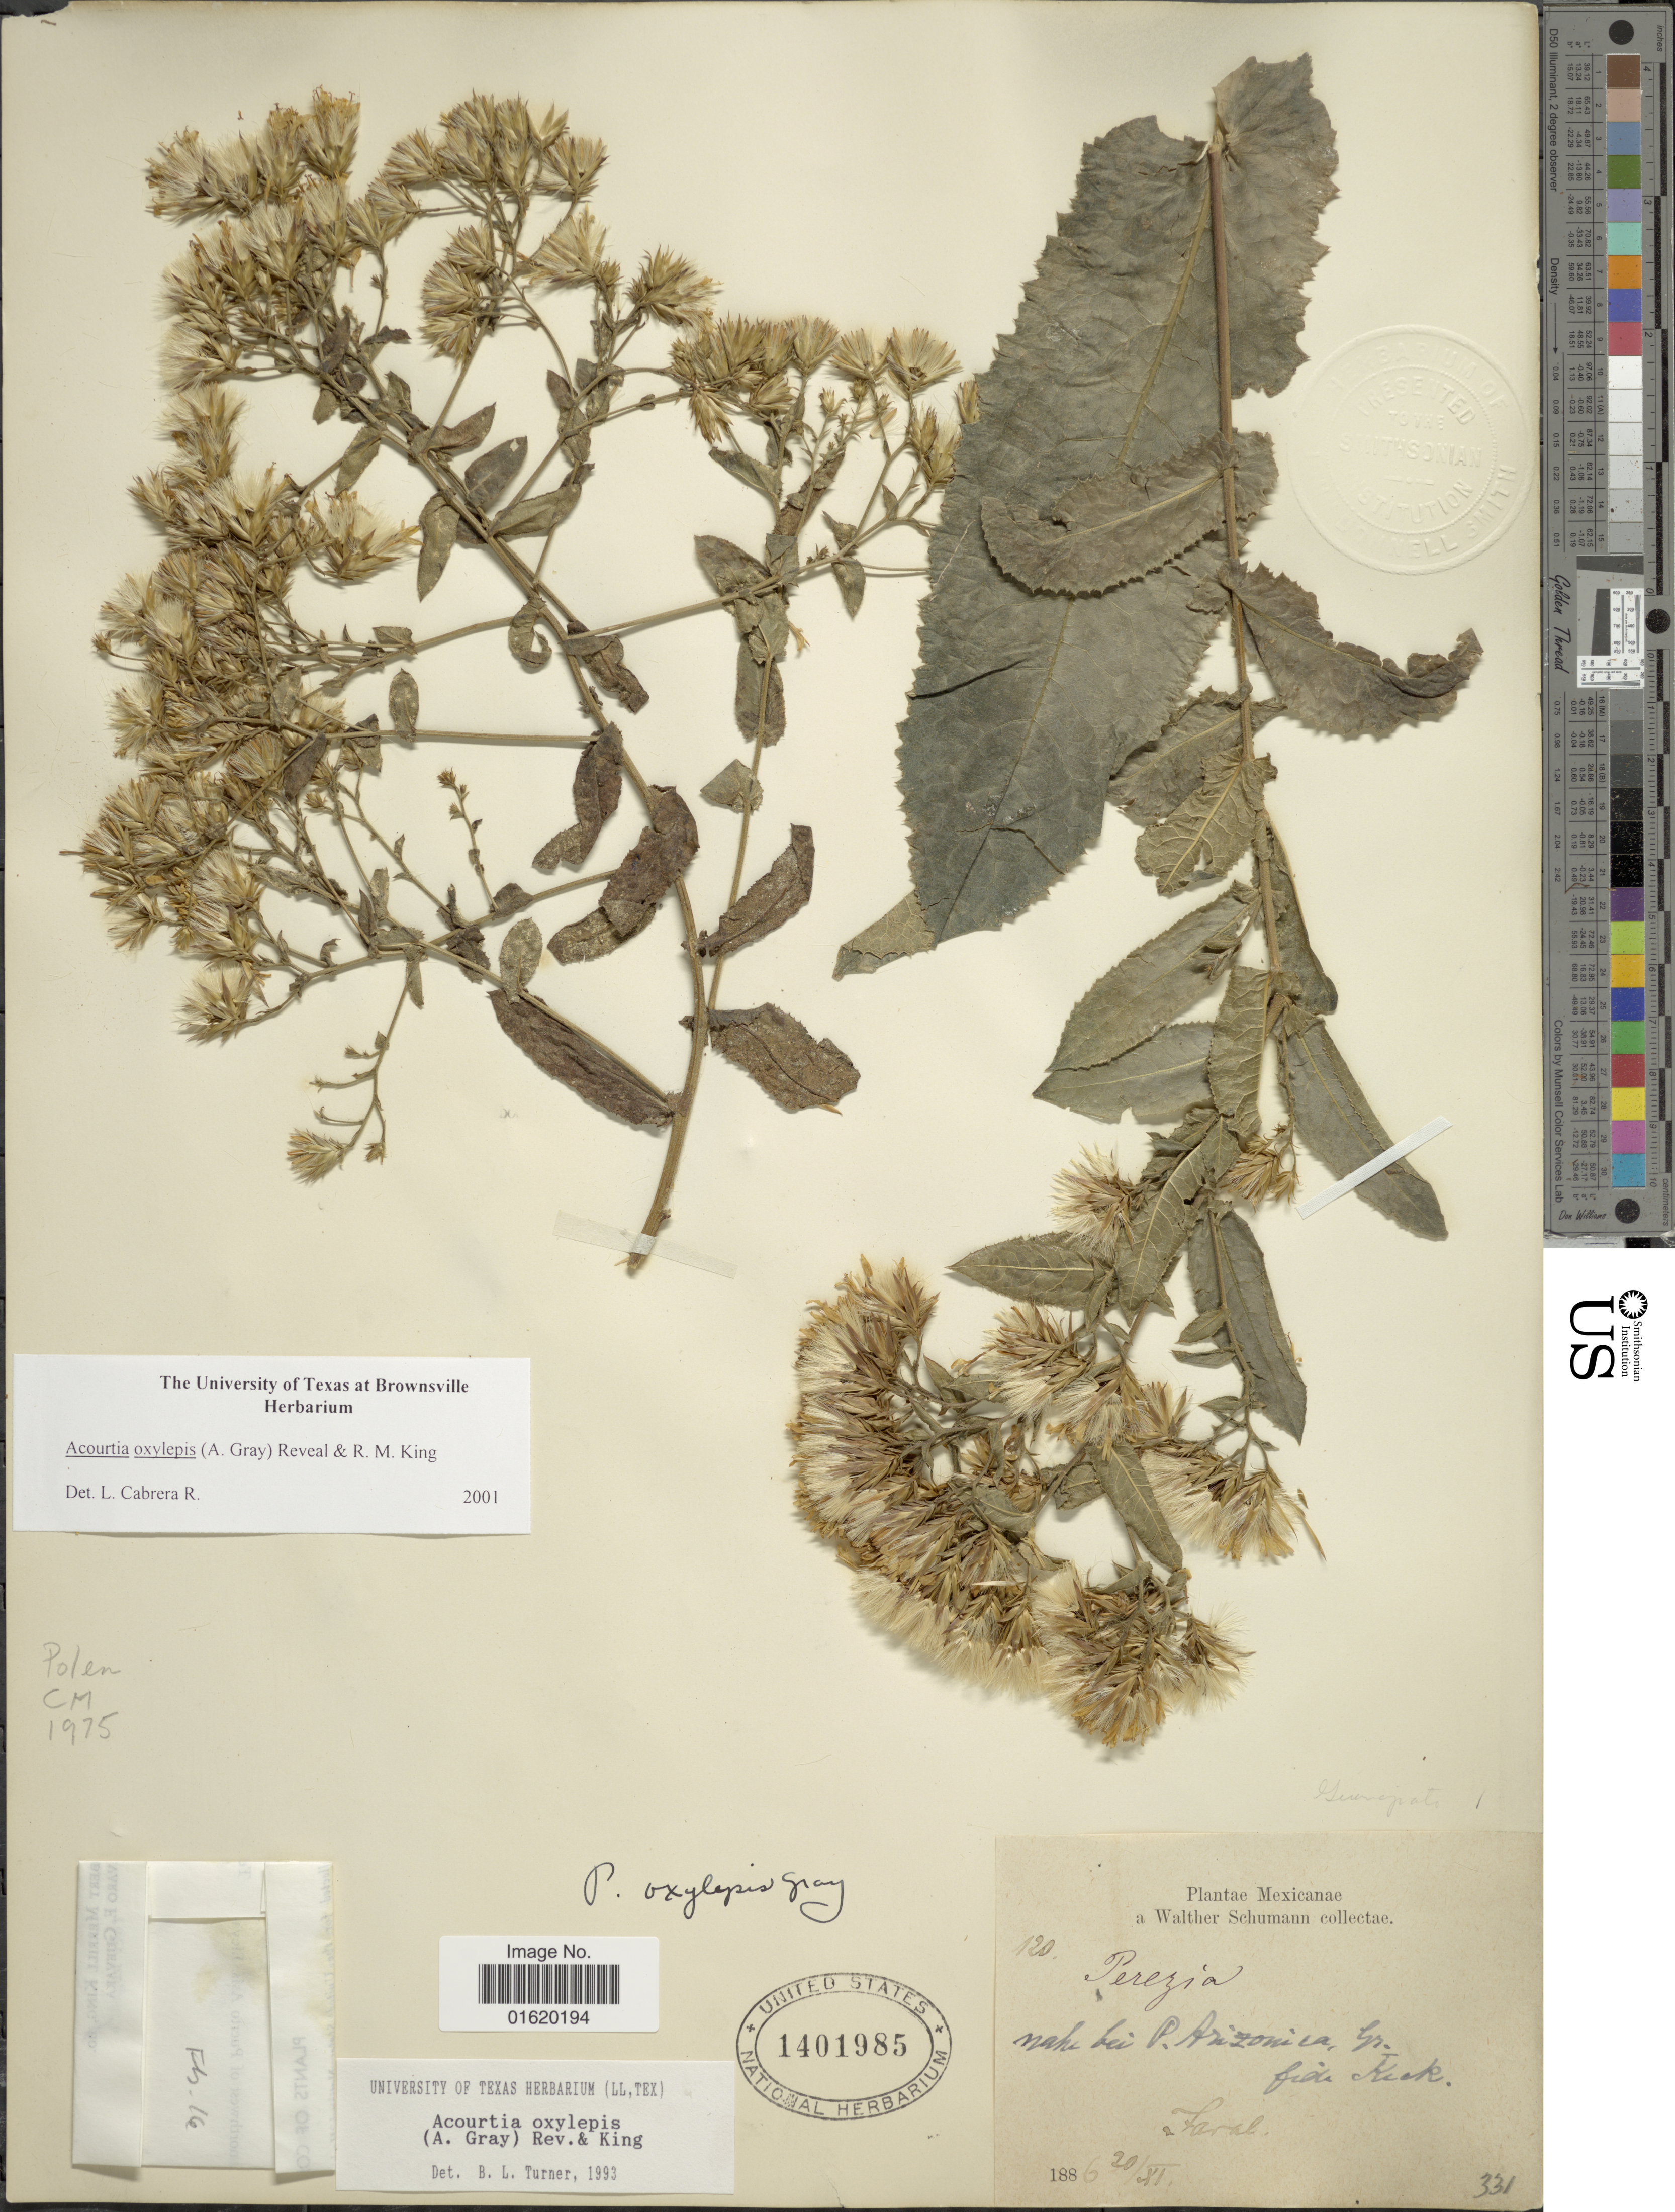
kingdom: Plantae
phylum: Tracheophyta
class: Magnoliopsida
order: Asterales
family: Asteraceae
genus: Acourtia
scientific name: Acourtia oxylepis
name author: (A. Gray) Reveal & R.M. King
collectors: W. Schumann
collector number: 120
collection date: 1886-11-20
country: Mexico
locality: Faral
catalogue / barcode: US 1401985